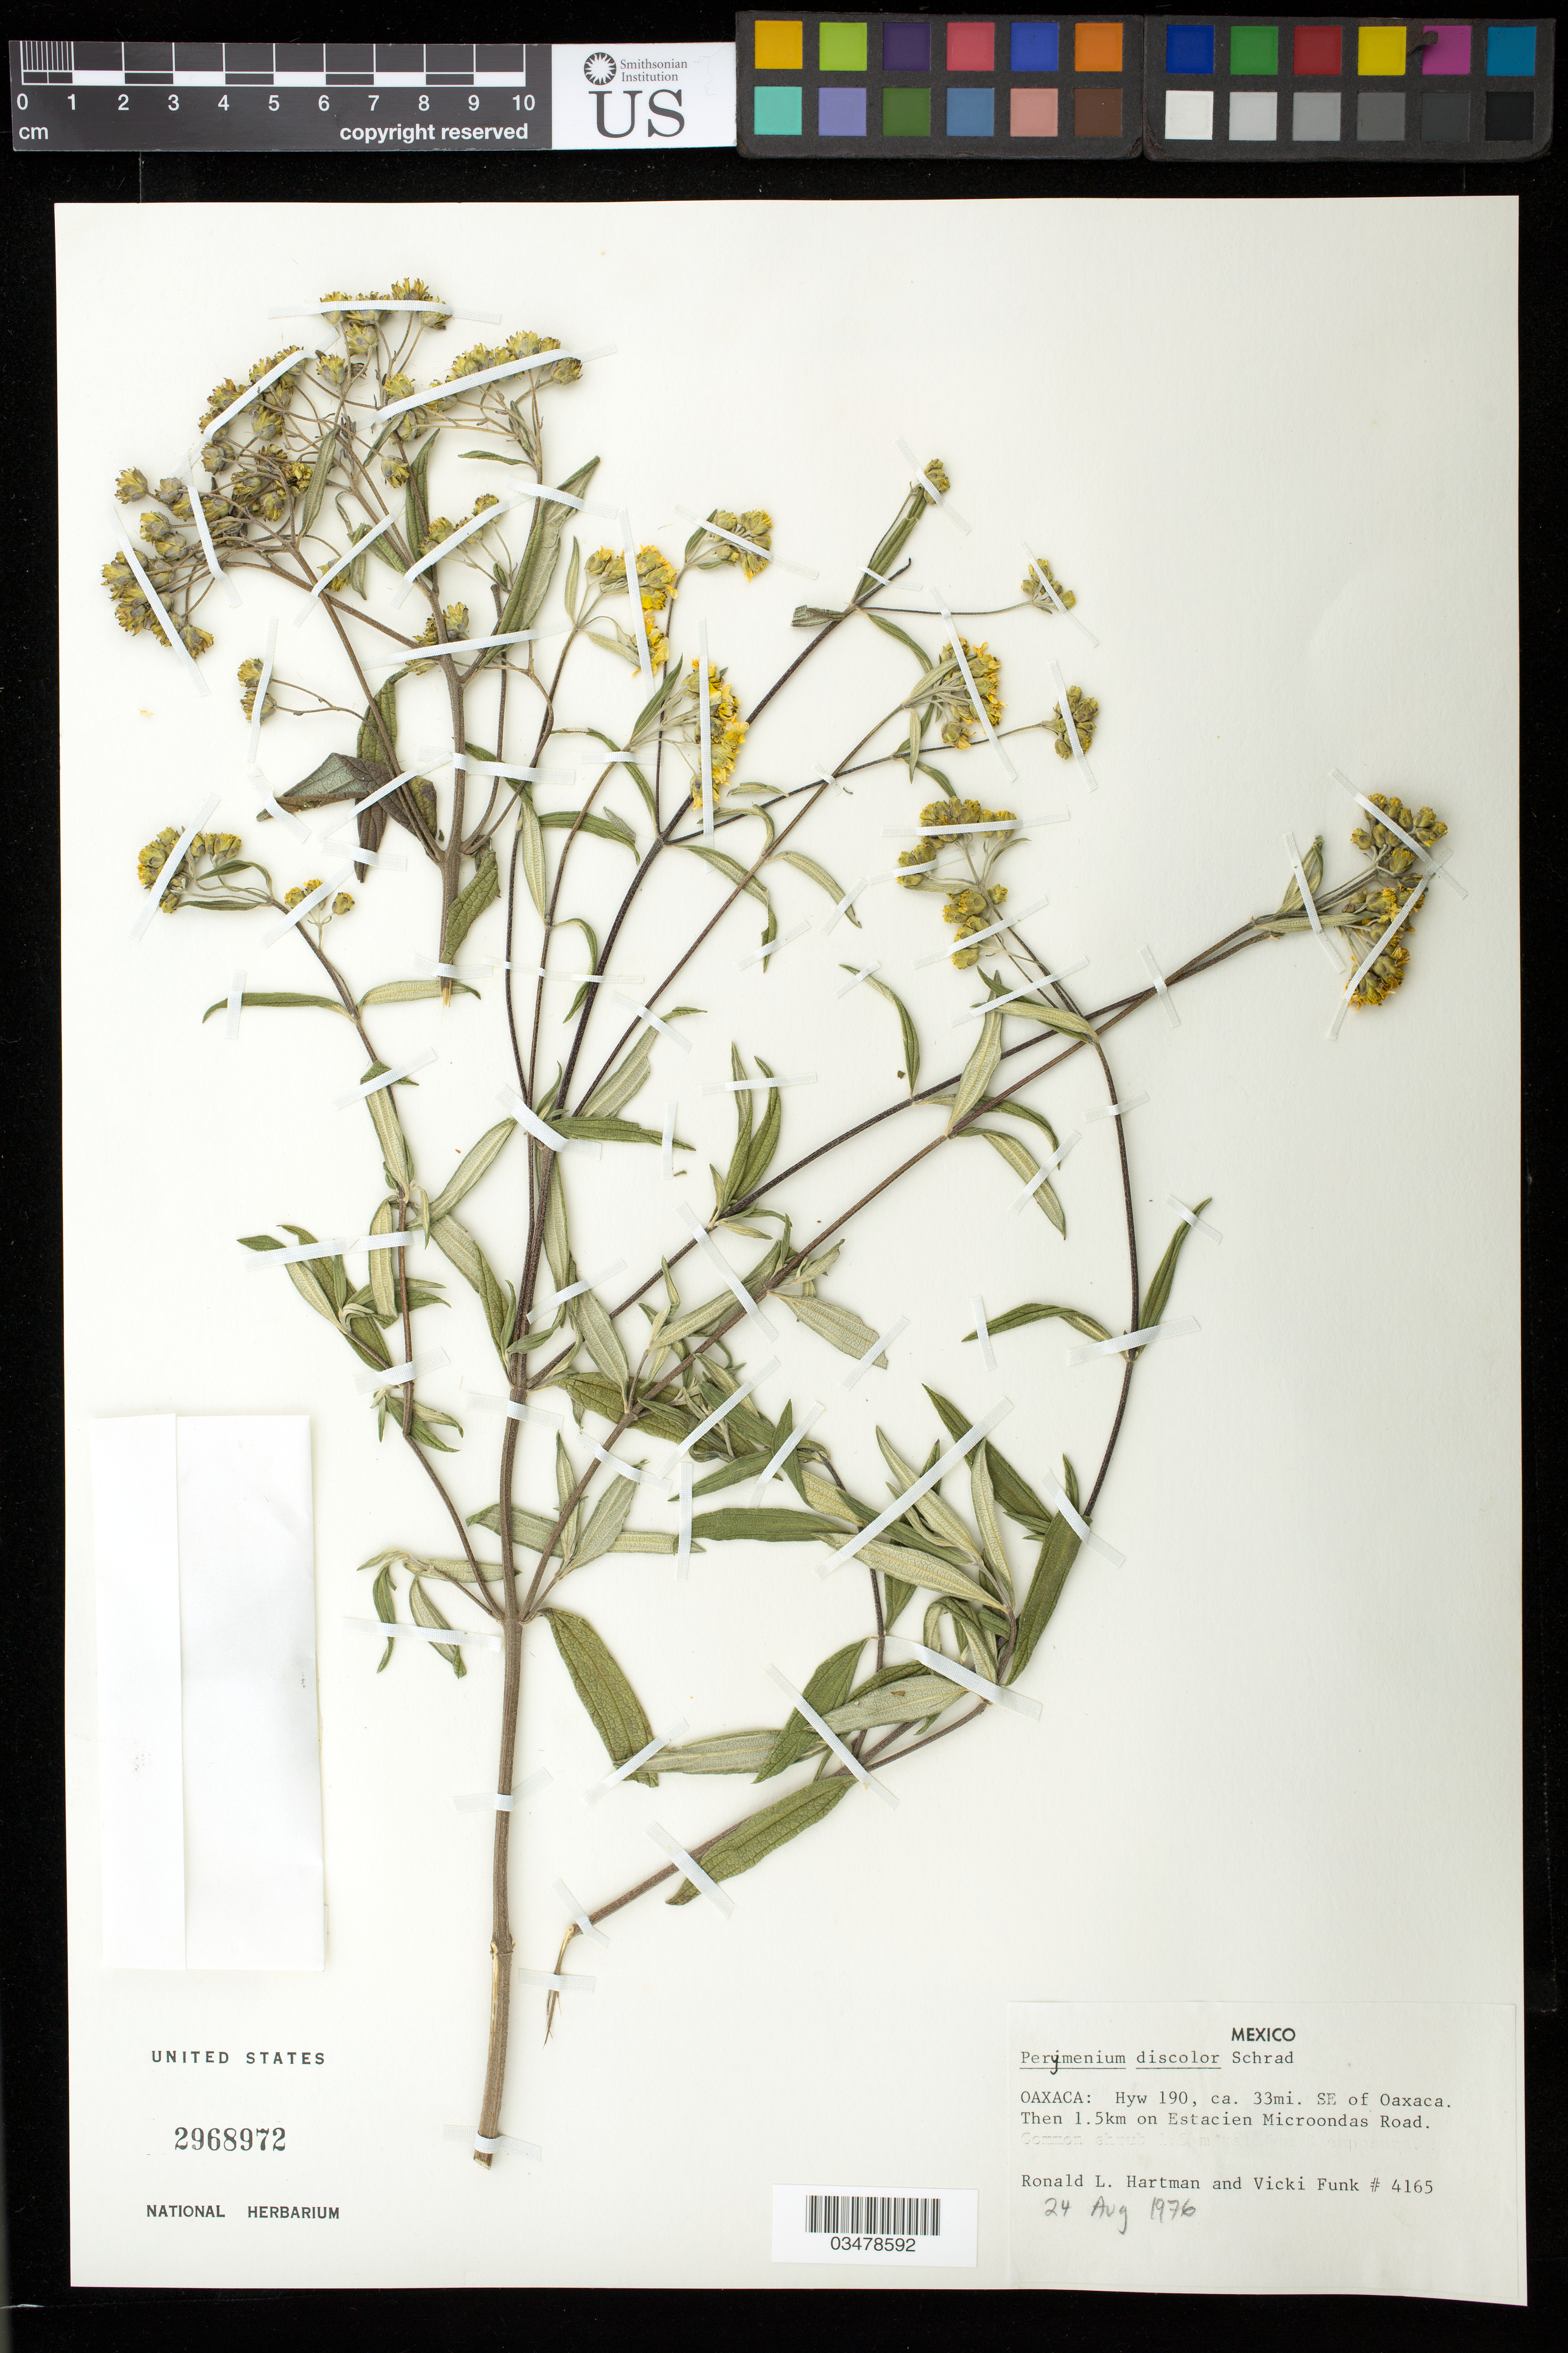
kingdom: Plantae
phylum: Tracheophyta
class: Magnoliopsida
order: Asterales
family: Asteraceae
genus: Perymenium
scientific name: Perymenium discolor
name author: Schrad.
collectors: R. L. Hartman & V. Funk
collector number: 4165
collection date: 1976-08-24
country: Mexico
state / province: Oaxaca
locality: Hwy. 190, ca. 33 mi SE of Oaxaca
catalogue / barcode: US 2968972